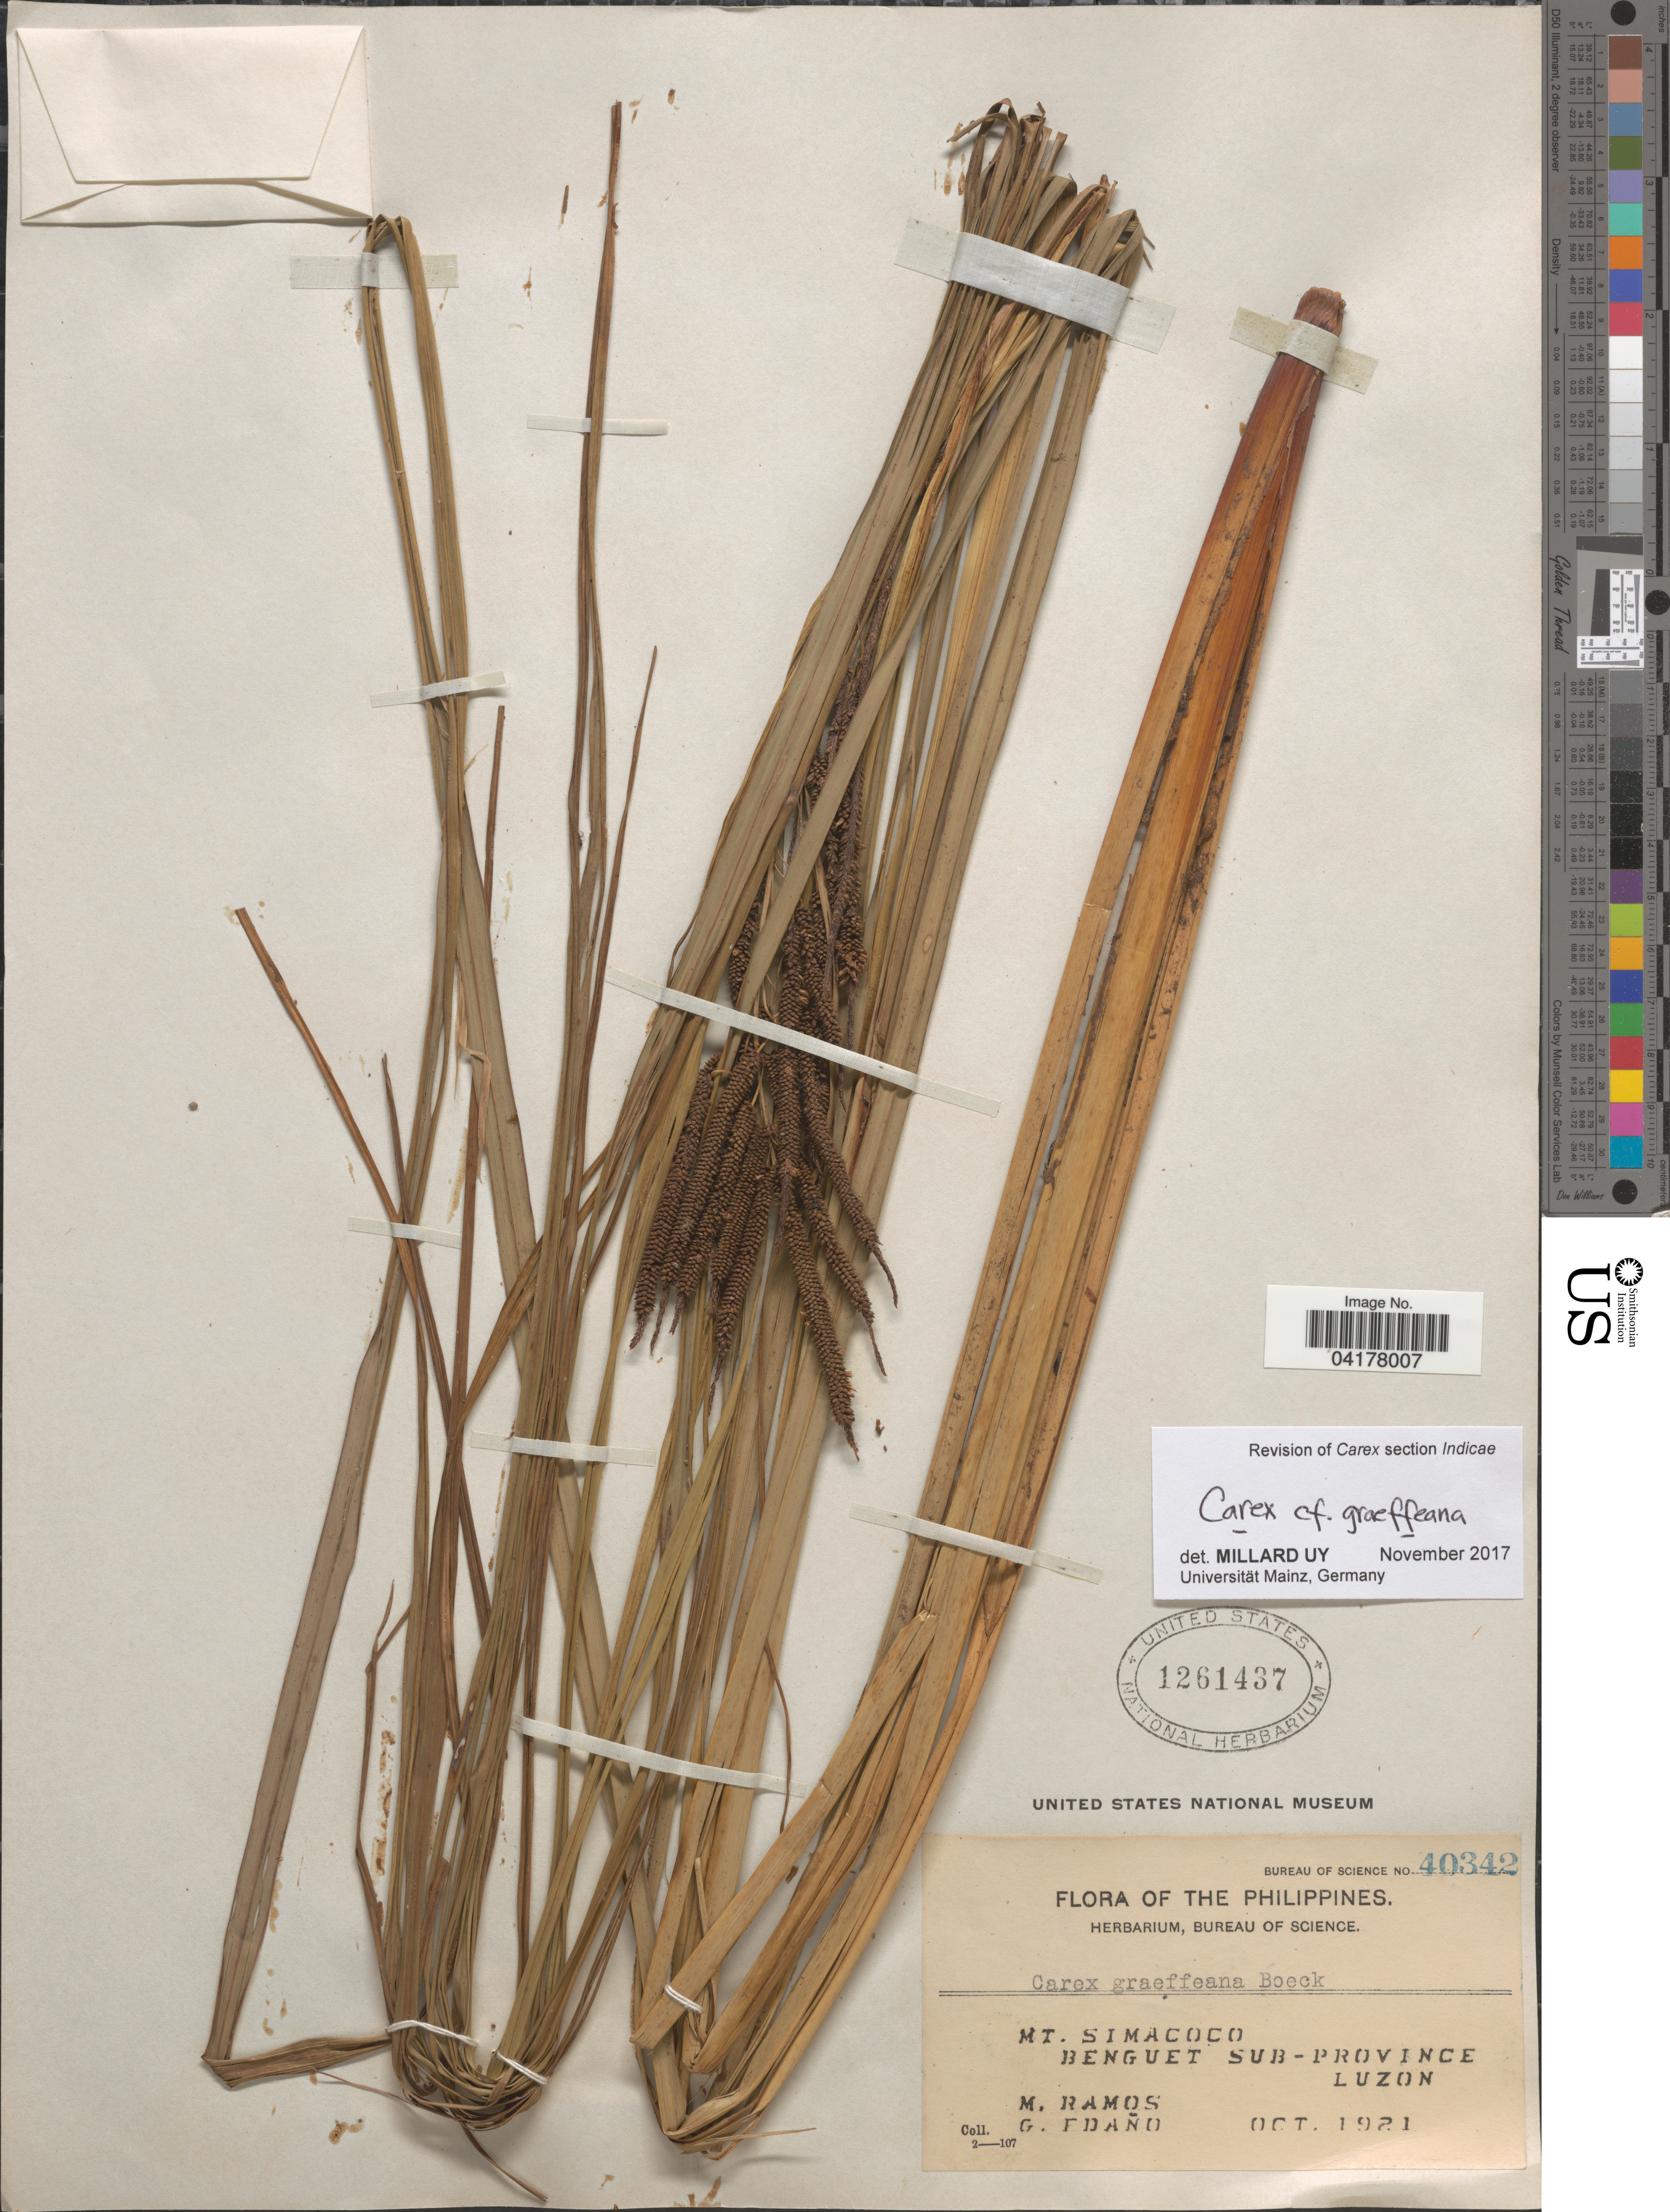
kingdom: Plantae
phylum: Tracheophyta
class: Liliopsida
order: Poales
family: Cyperaceae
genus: Carex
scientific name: Carex graeffeana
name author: Boeckeler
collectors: M. Ramos & G. Edaño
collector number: Bureau of Science 40342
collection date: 1921-10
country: Philippines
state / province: Cordillera (Administrative Region)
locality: Mt. Simacoco. Benguet Sub-province. Luzon.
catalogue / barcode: US 1261437